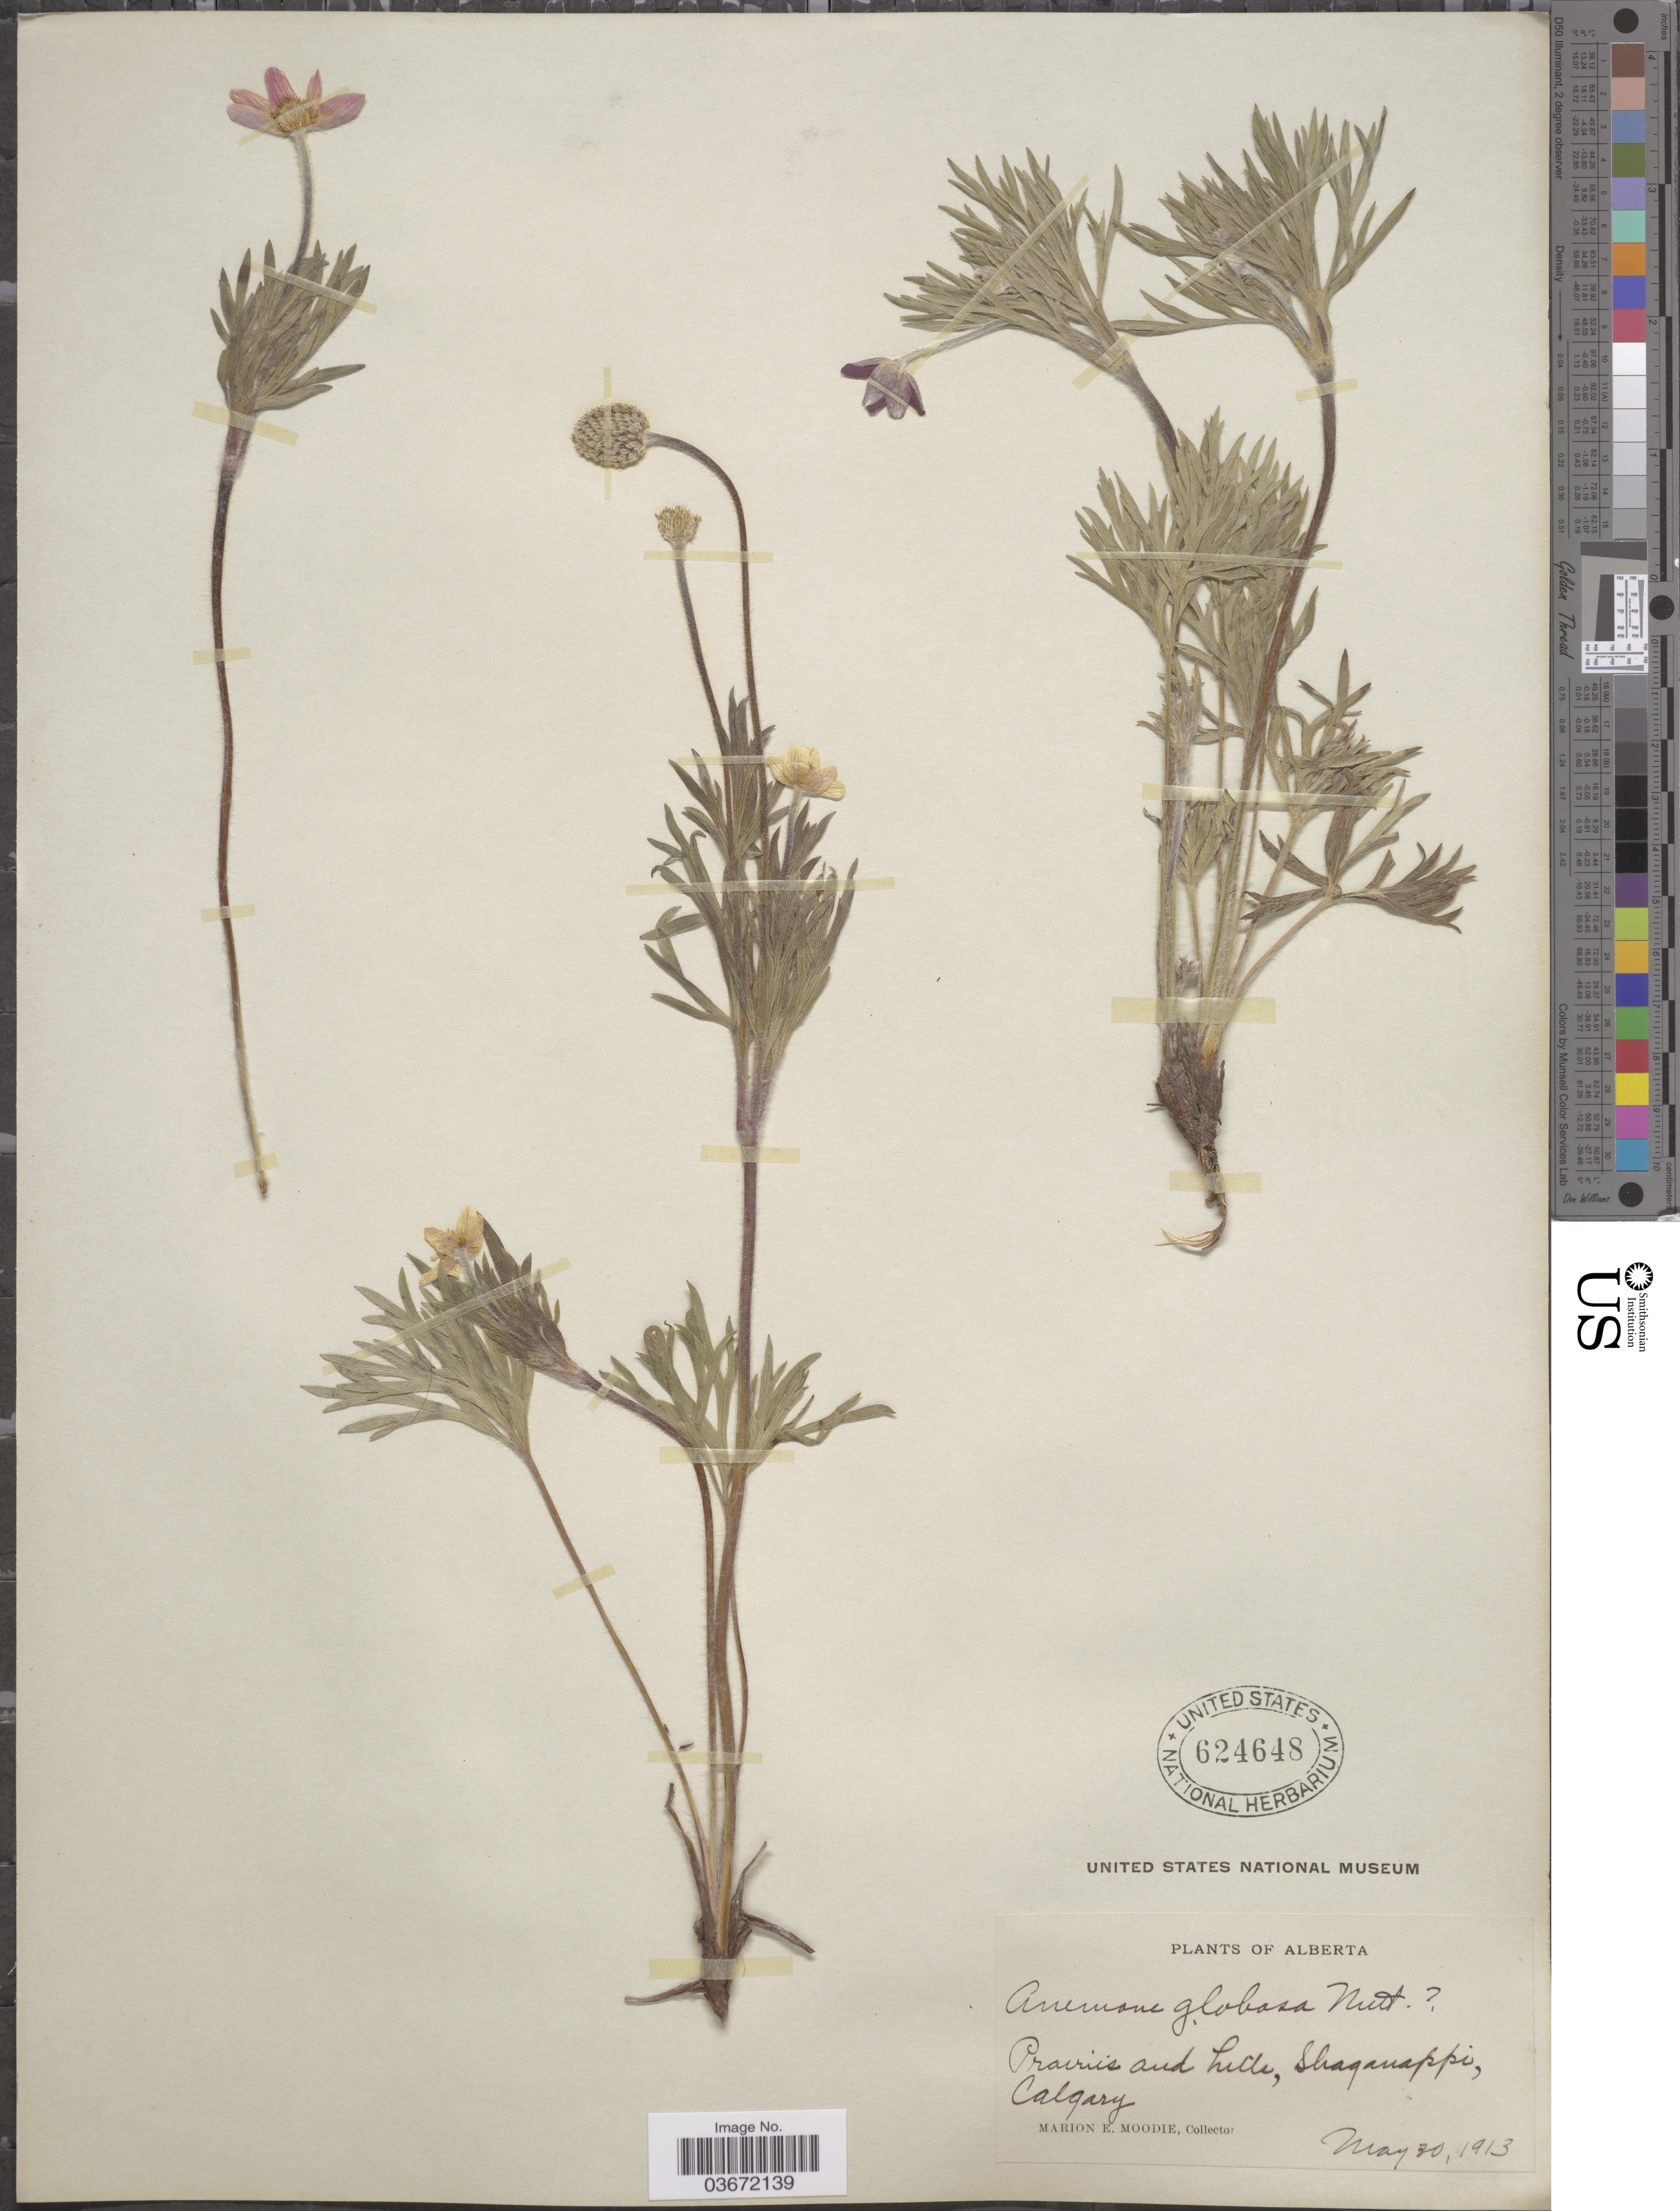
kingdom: Plantae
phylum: Tracheophyta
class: Magnoliopsida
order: Ranunculales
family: Ranunculaceae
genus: Anemone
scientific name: Anemone multifida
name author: Poir.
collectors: M. E. Moodie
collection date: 1913-05-30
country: Canada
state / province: Alberta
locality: Shaganappi, Calgary.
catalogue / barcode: US 624648